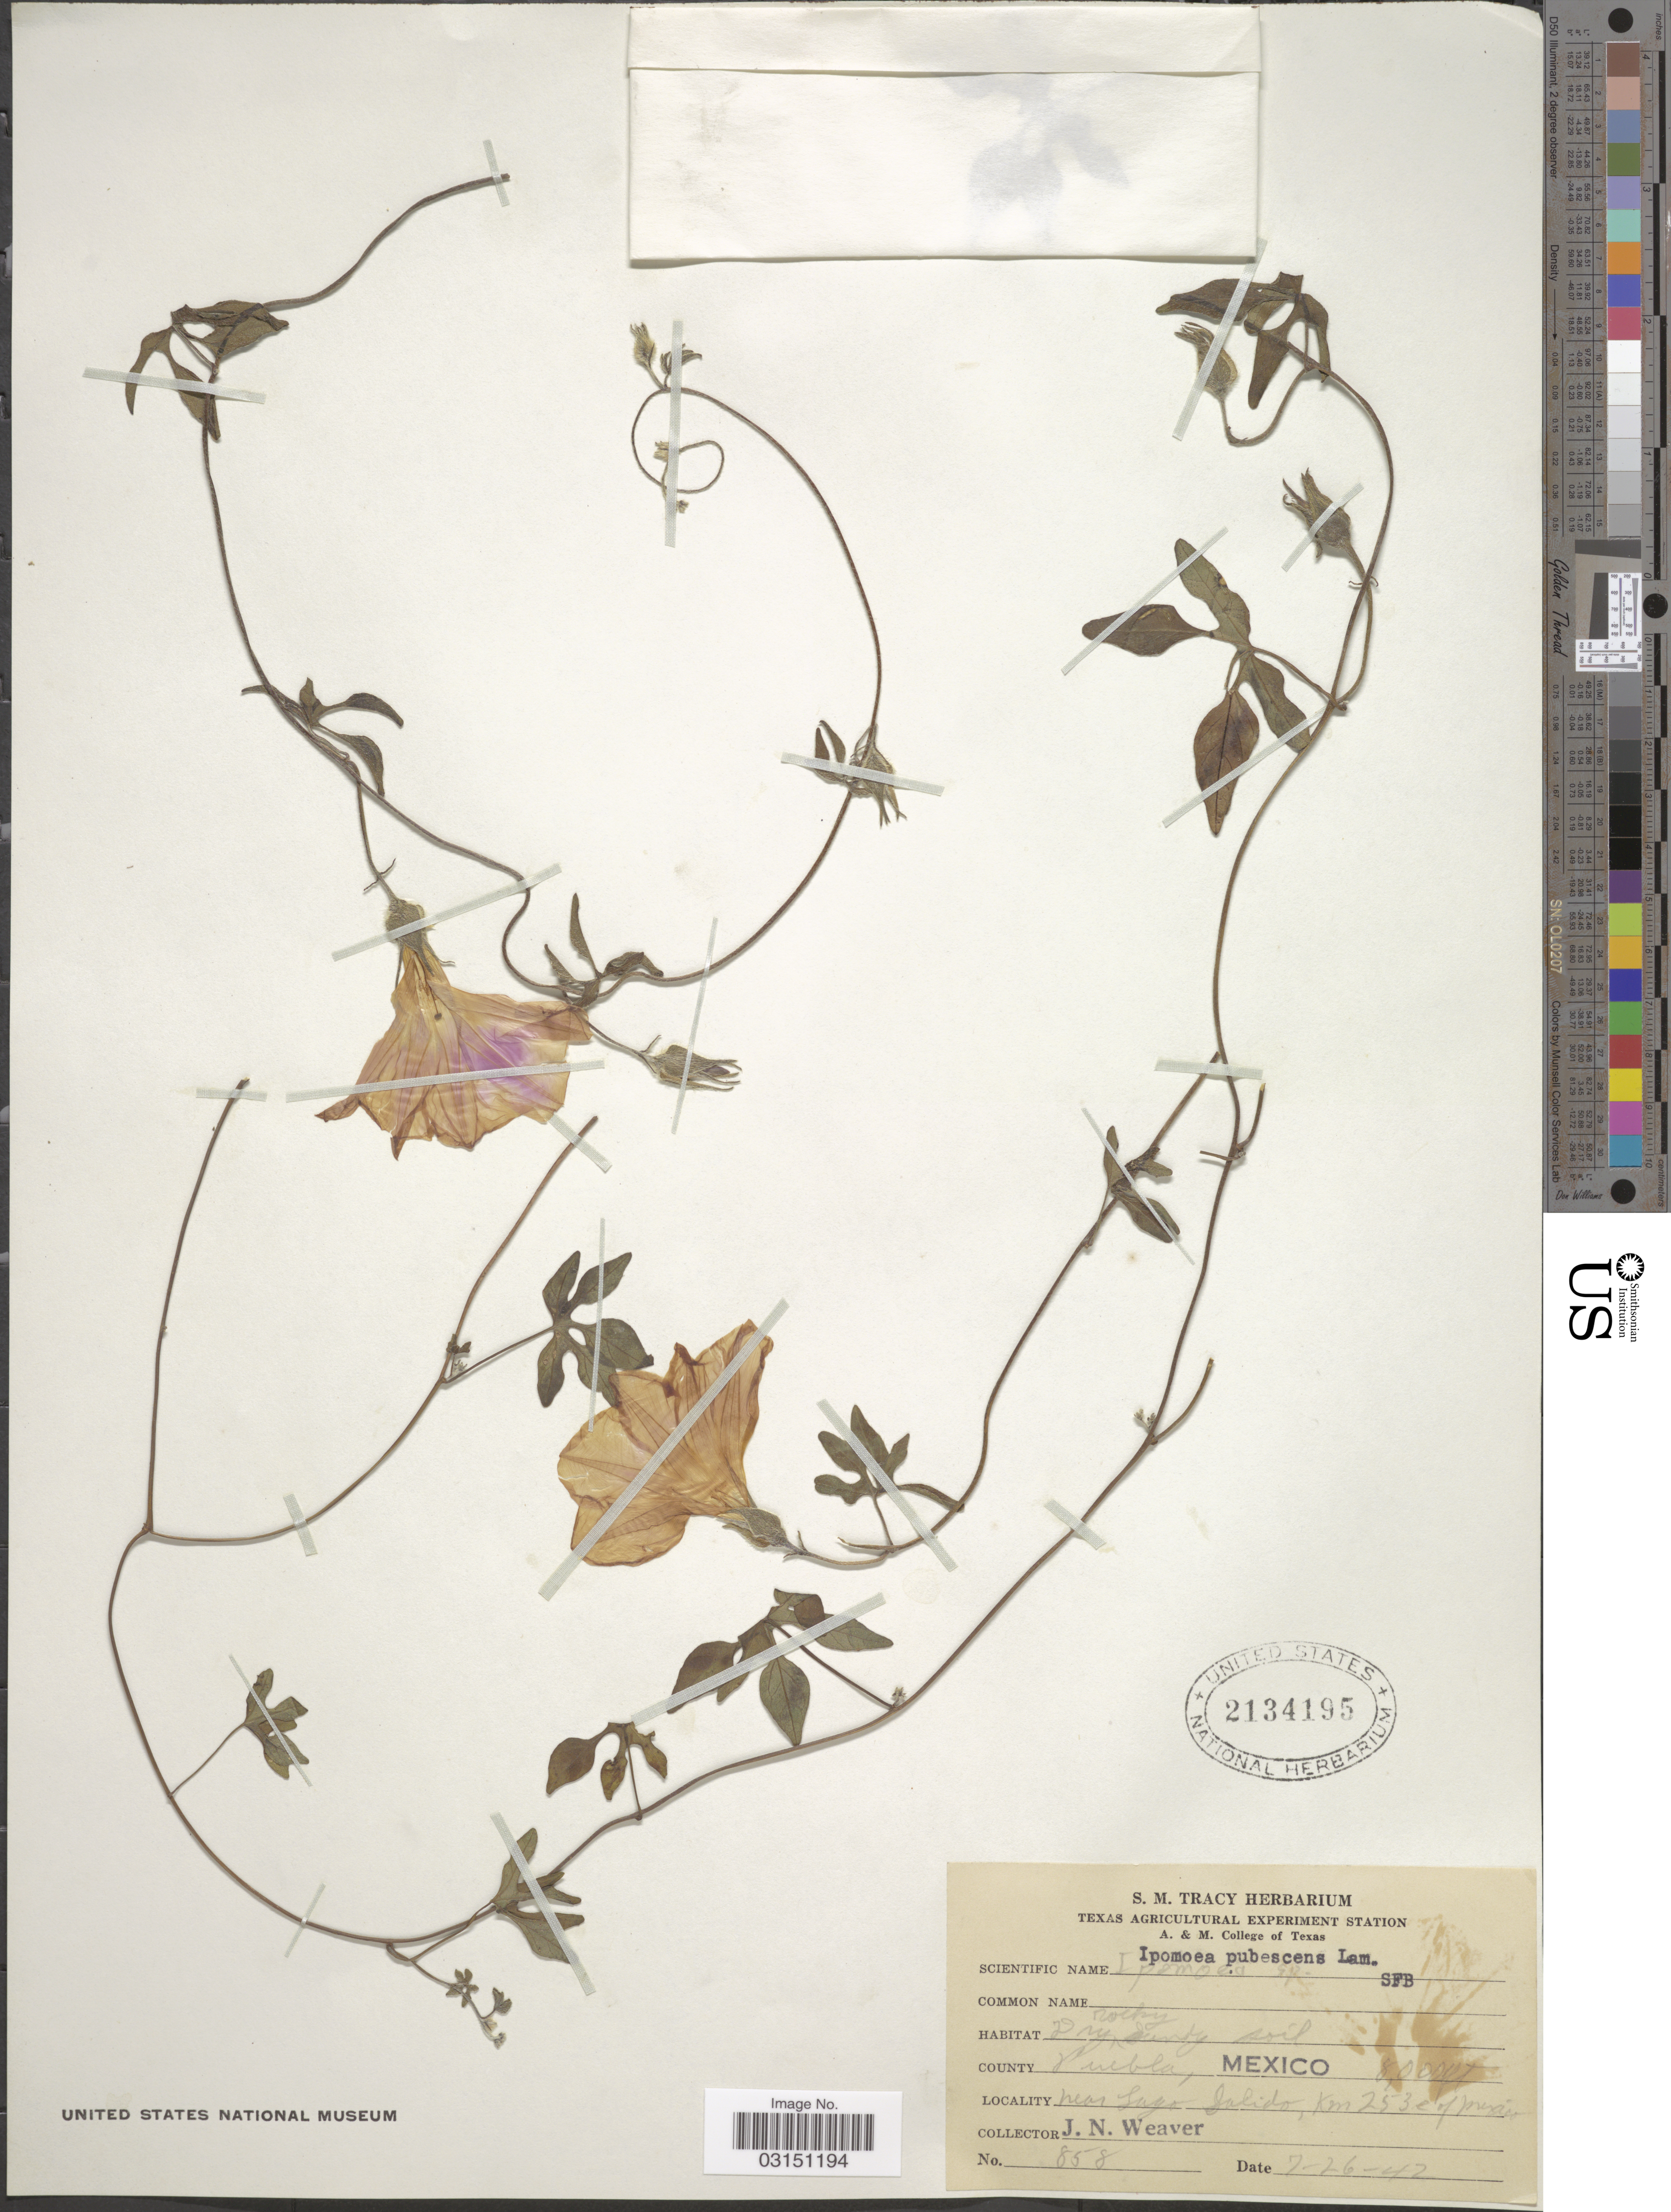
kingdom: Plantae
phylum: Tracheophyta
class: Magnoliopsida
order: Solanales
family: Convolvulaceae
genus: Ipomoea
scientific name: Ipomoea pubescens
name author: Lam.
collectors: J. N. Weaver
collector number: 858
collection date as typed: Transcribed d/m/y: 26/7/42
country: Mexico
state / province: Puebla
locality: Near Lago Salido [interpreted], Km 253 e of Mexicó.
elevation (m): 2438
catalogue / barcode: US 2134195